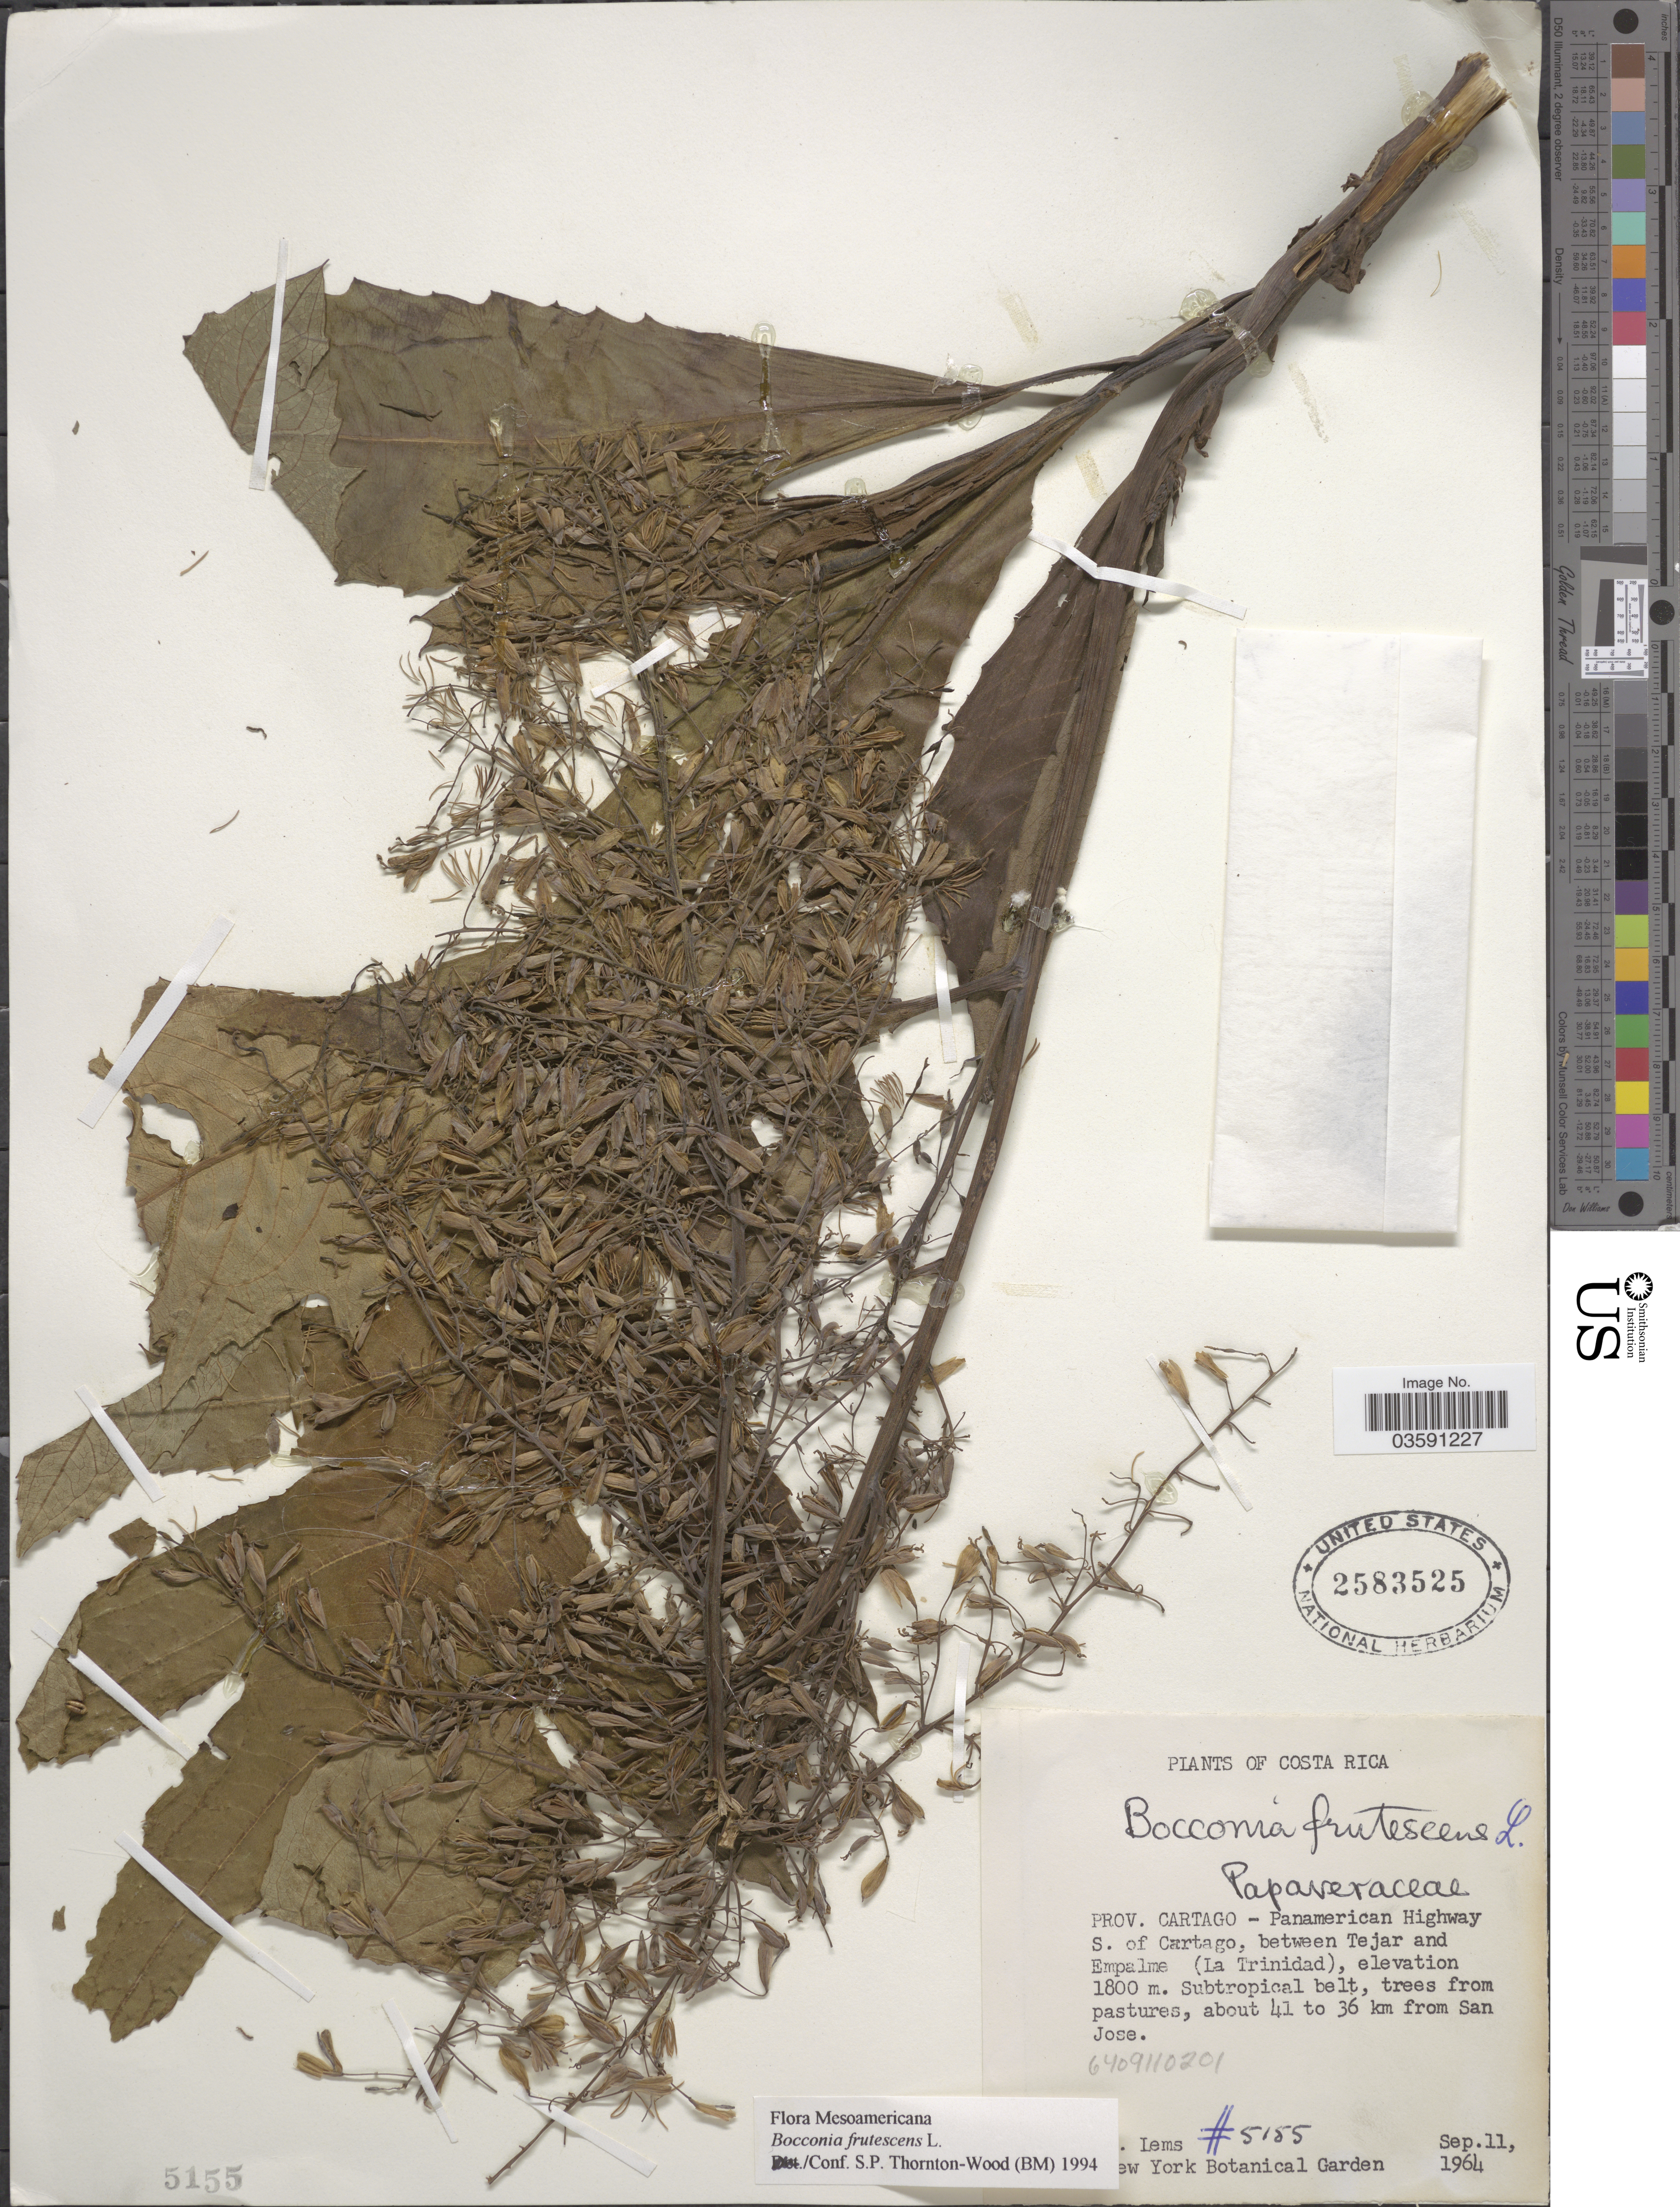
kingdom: Plantae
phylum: Tracheophyta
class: Magnoliopsida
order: Ranunculales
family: Papaveraceae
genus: Bocconia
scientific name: Bocconia frutescens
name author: L.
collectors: K. Lems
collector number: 5155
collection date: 1964-09-11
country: Costa Rica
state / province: Cartago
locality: Panamerican Highway S. of Cartago, between Tejar and Empalme (La Trinidad). About 41 to 36 km from San Jose.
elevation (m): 1800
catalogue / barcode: US 2583525